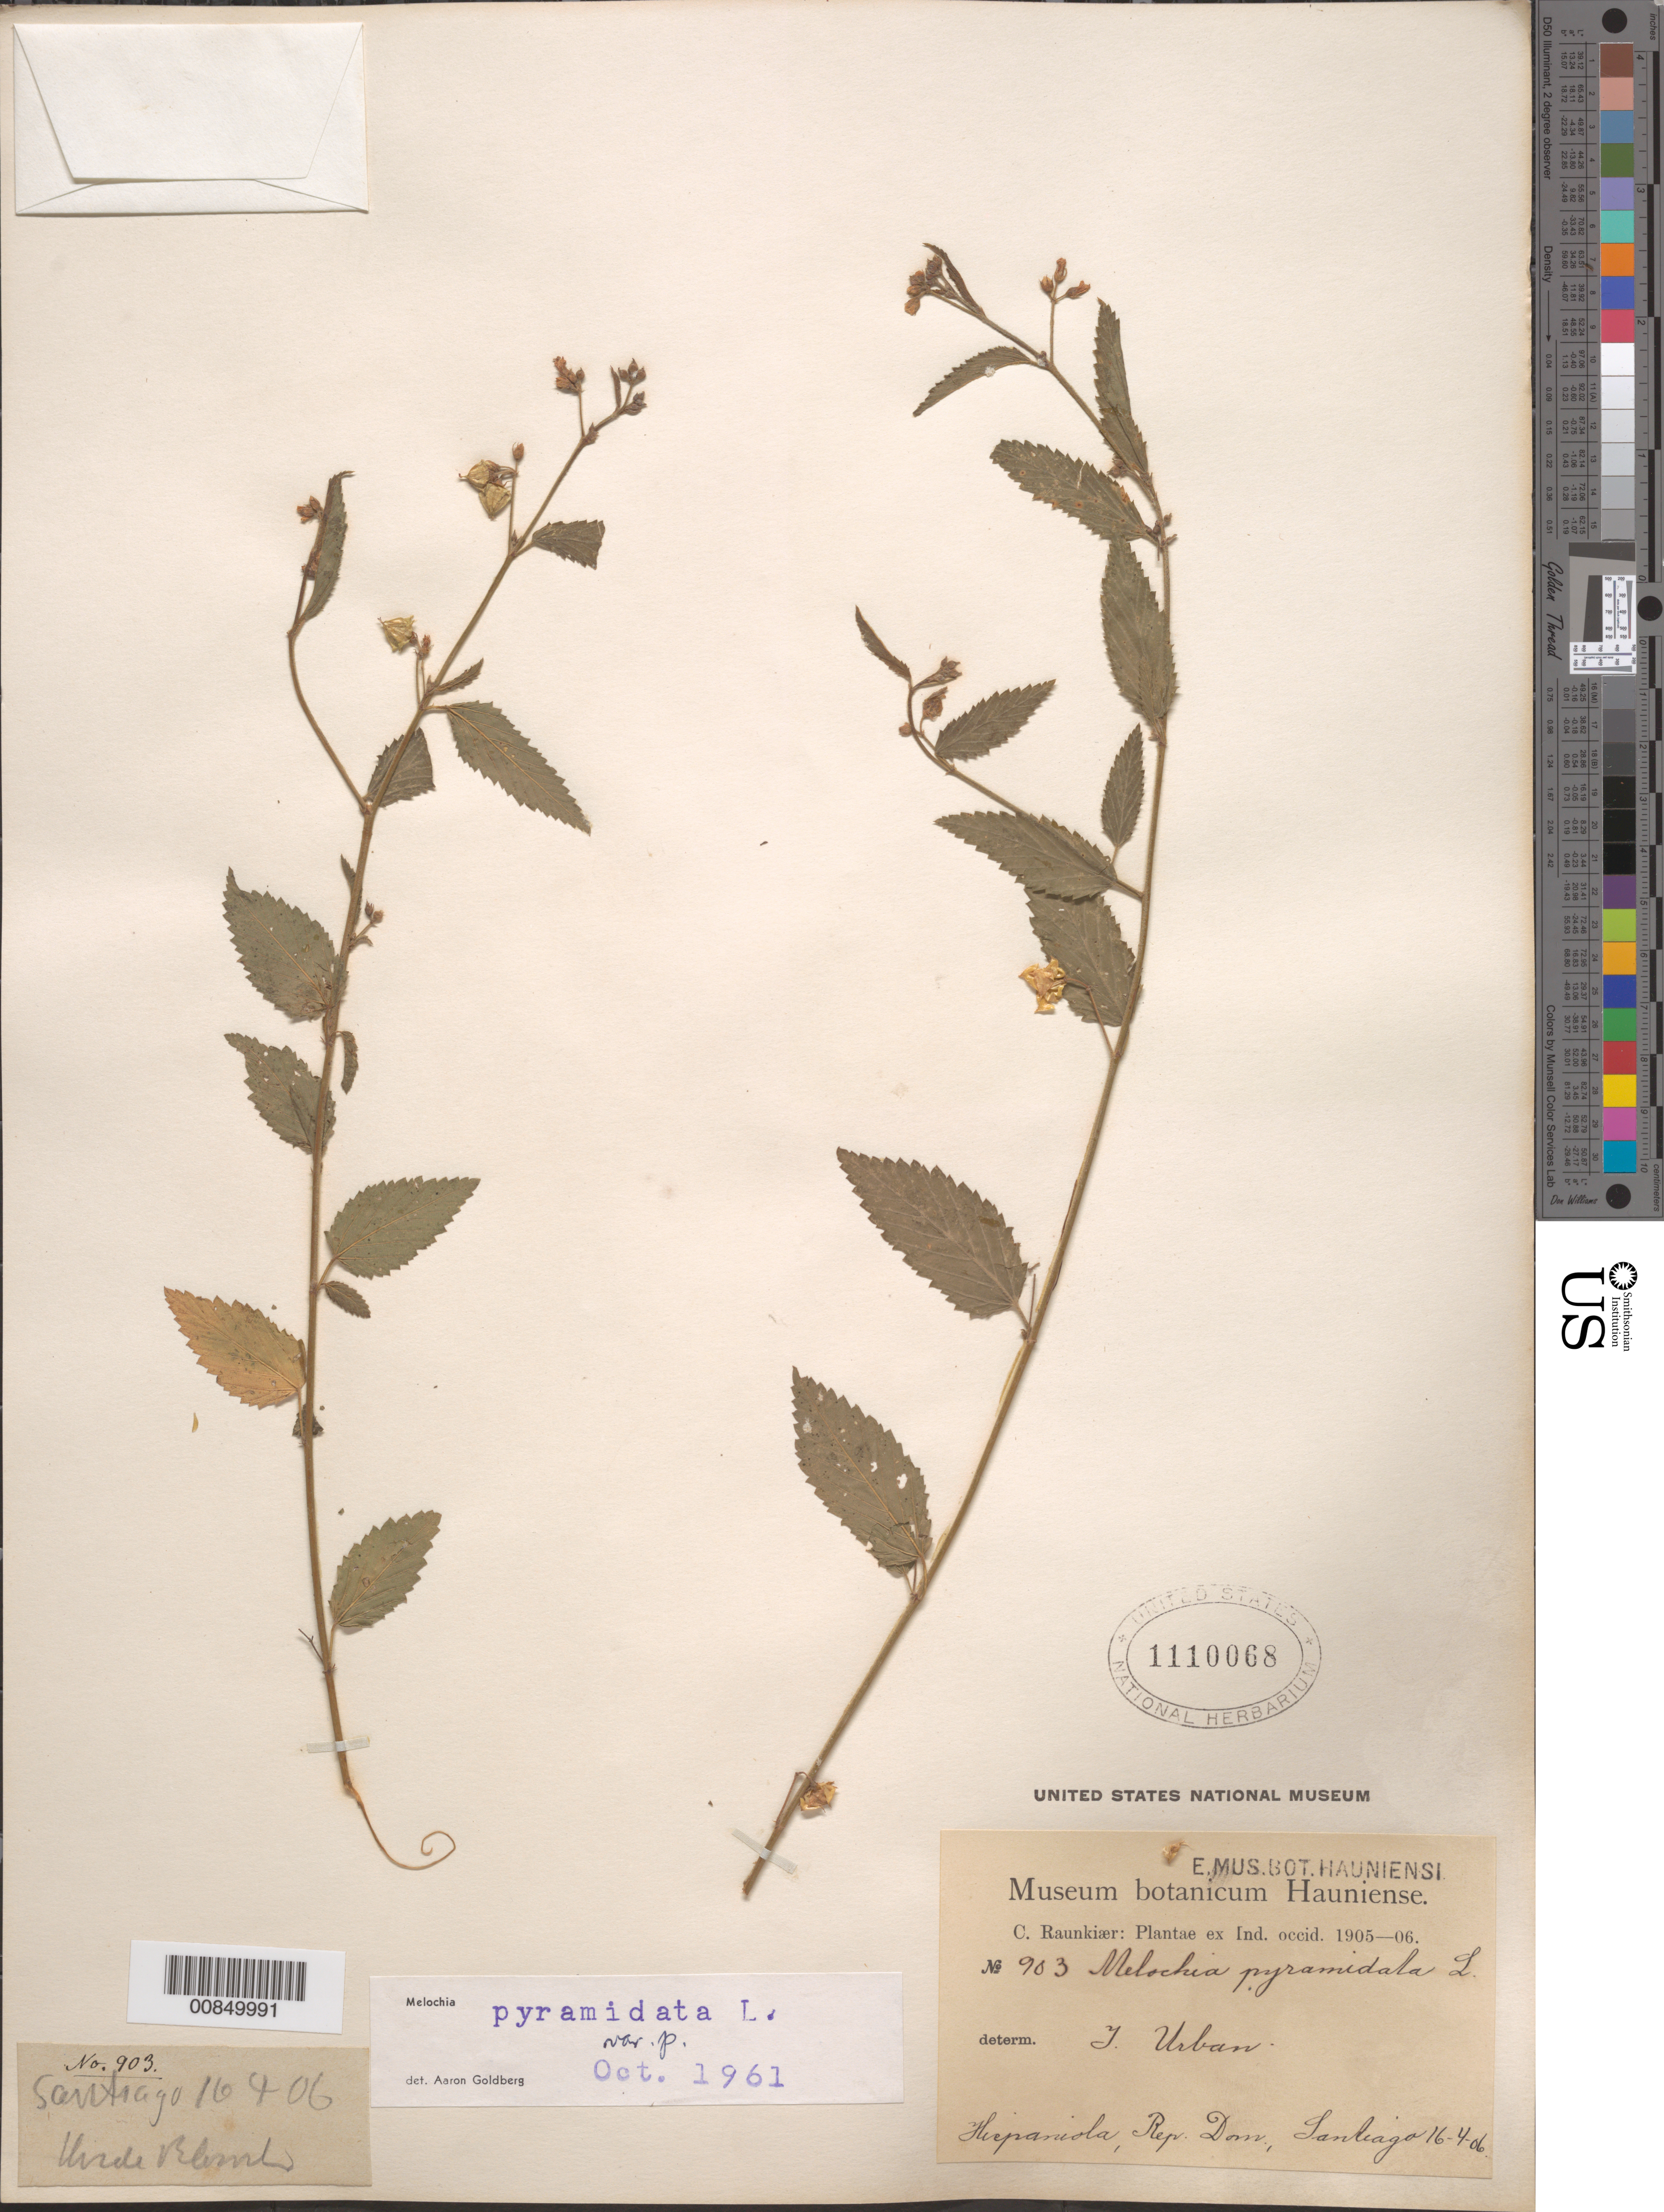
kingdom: Plantae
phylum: Tracheophyta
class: Magnoliopsida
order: Malvales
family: Malvaceae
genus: Melochia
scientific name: Melochia pyramidata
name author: L.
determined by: Goldberg, Aaron, (US), NMNH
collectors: C. C. Raunkiaer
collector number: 903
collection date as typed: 16 Apr 1906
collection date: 1906-04-16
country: Dominican Republic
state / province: Santiago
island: Hispaniola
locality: Honde "Blomli"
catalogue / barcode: US 1110068